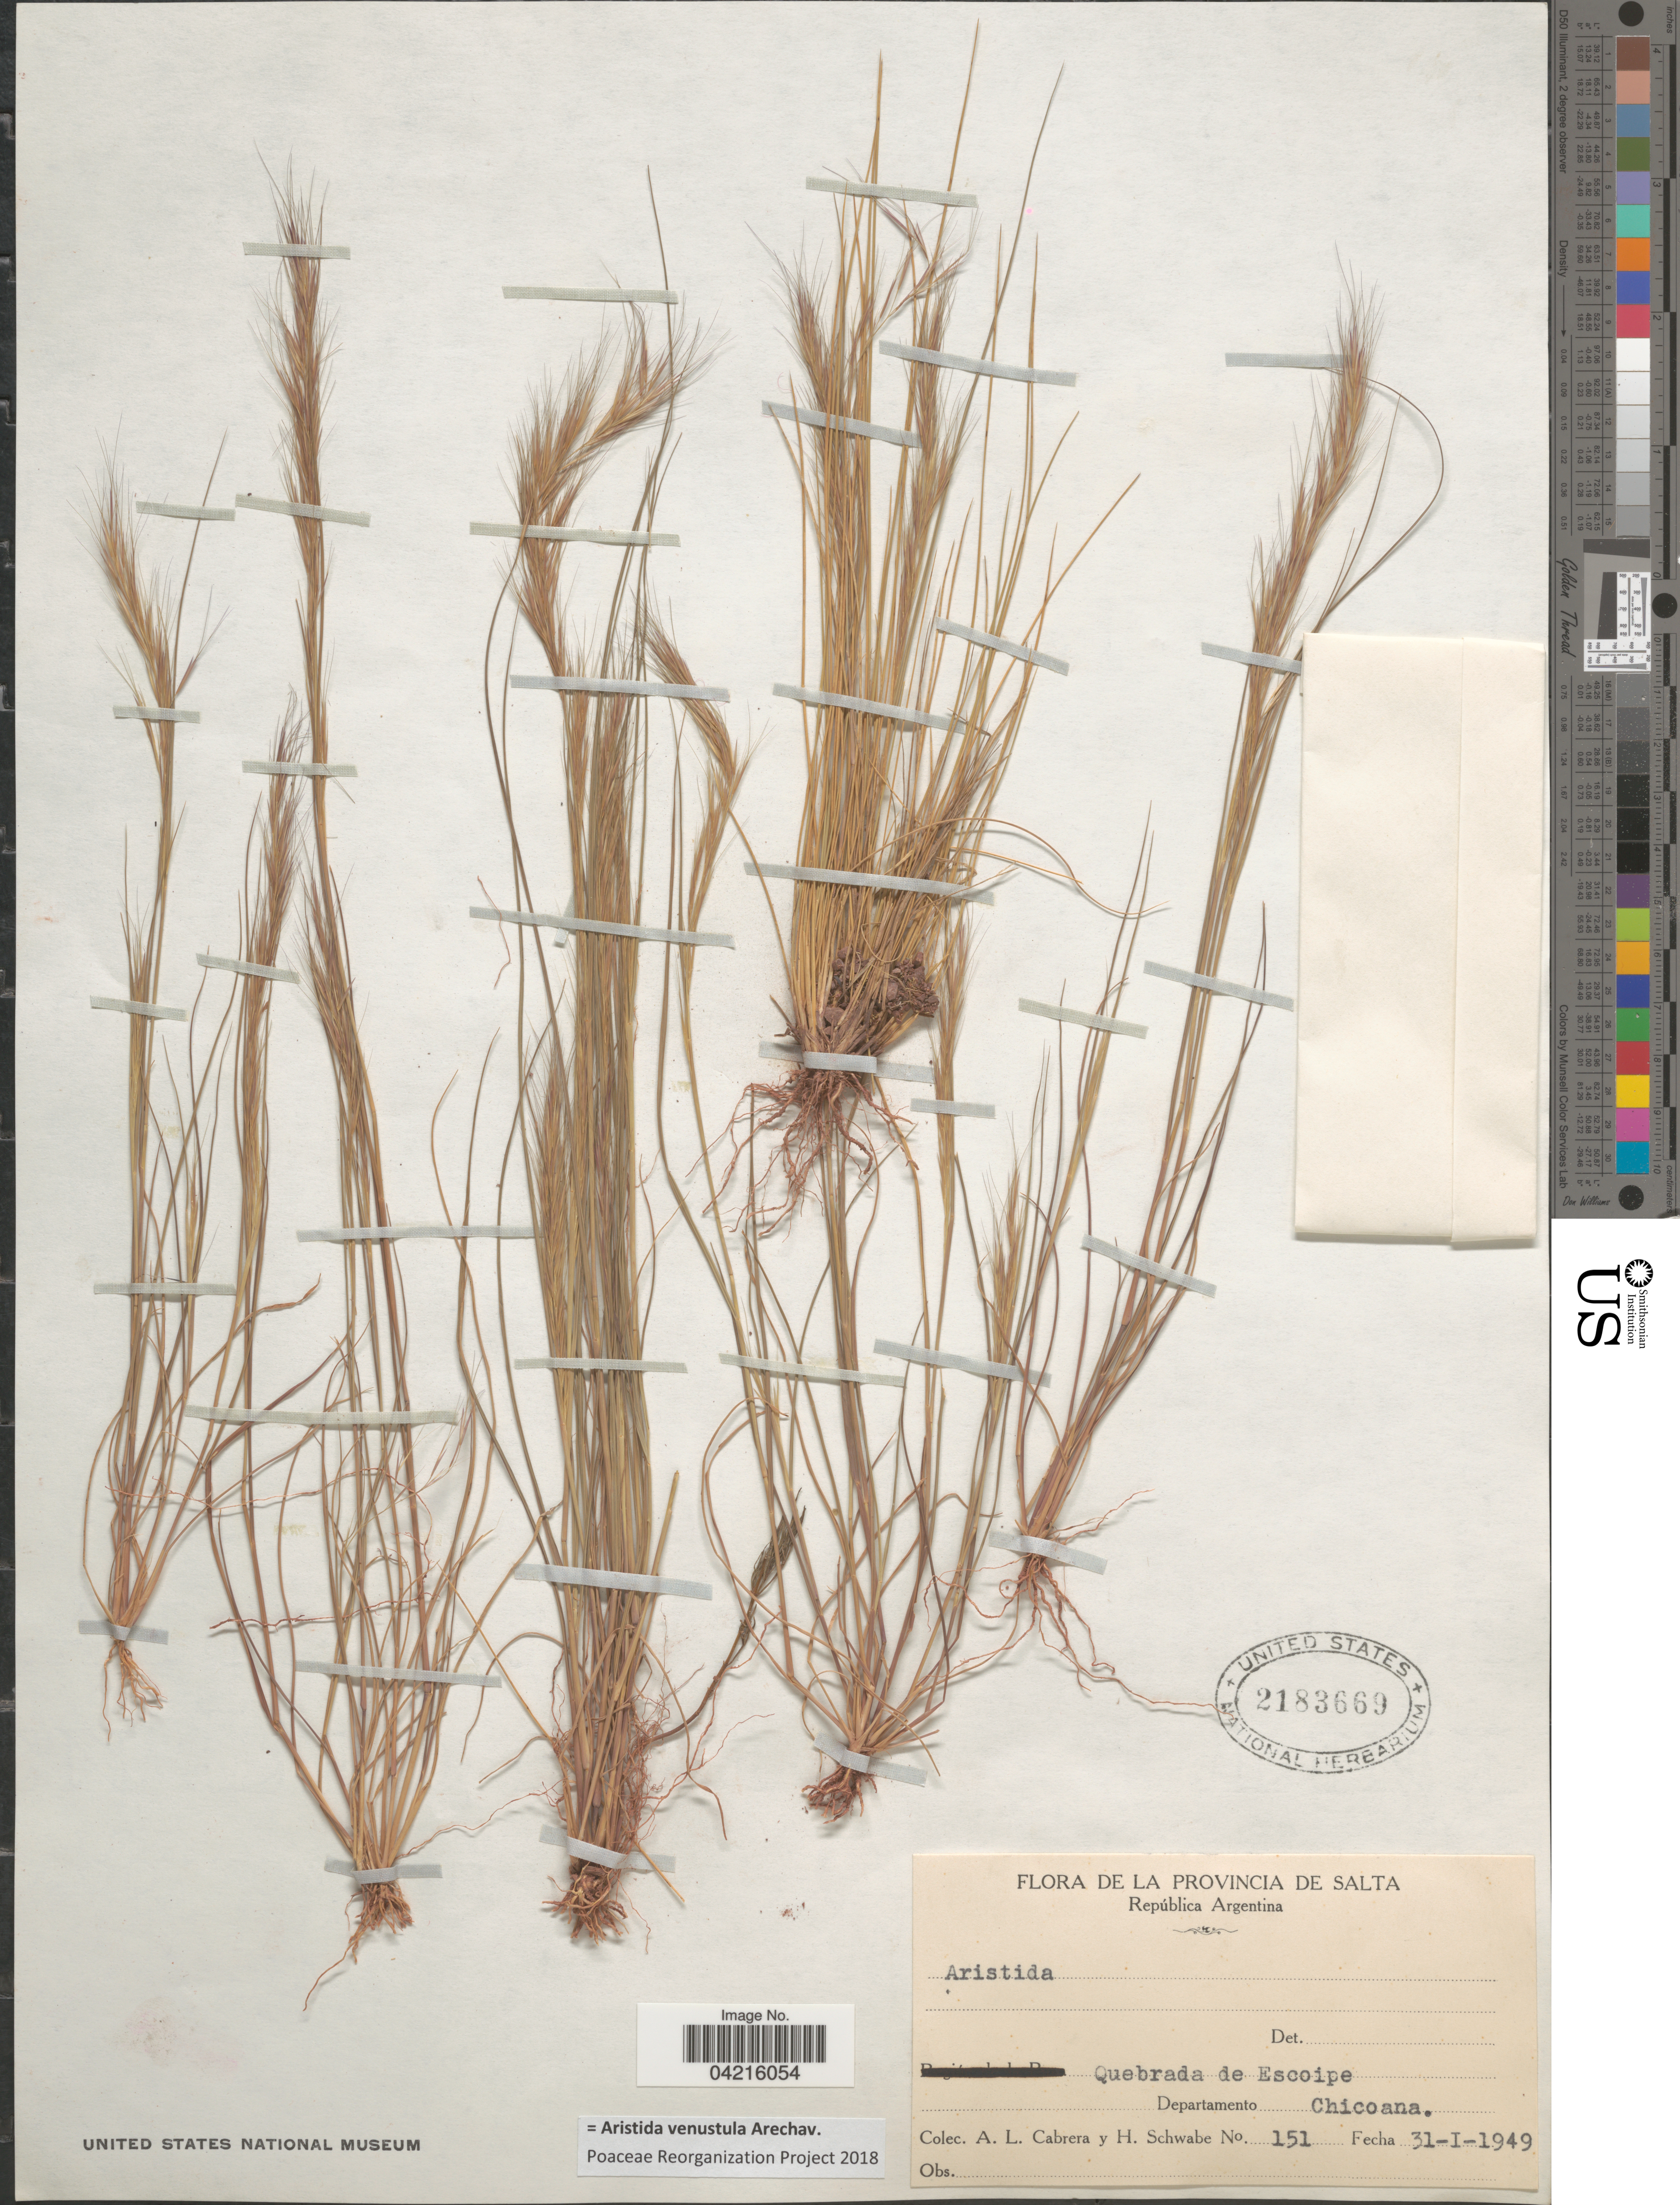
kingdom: Plantae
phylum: Tracheophyta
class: Liliopsida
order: Poales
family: Poaceae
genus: Aristida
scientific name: Aristida venustula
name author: Arechav.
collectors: A. L. Cabrera & H. Schwabe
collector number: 151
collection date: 1949-01-31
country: Argentina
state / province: Salta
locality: Quebrada de Escoipe. Departamento Chicoana.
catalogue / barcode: US 2183669